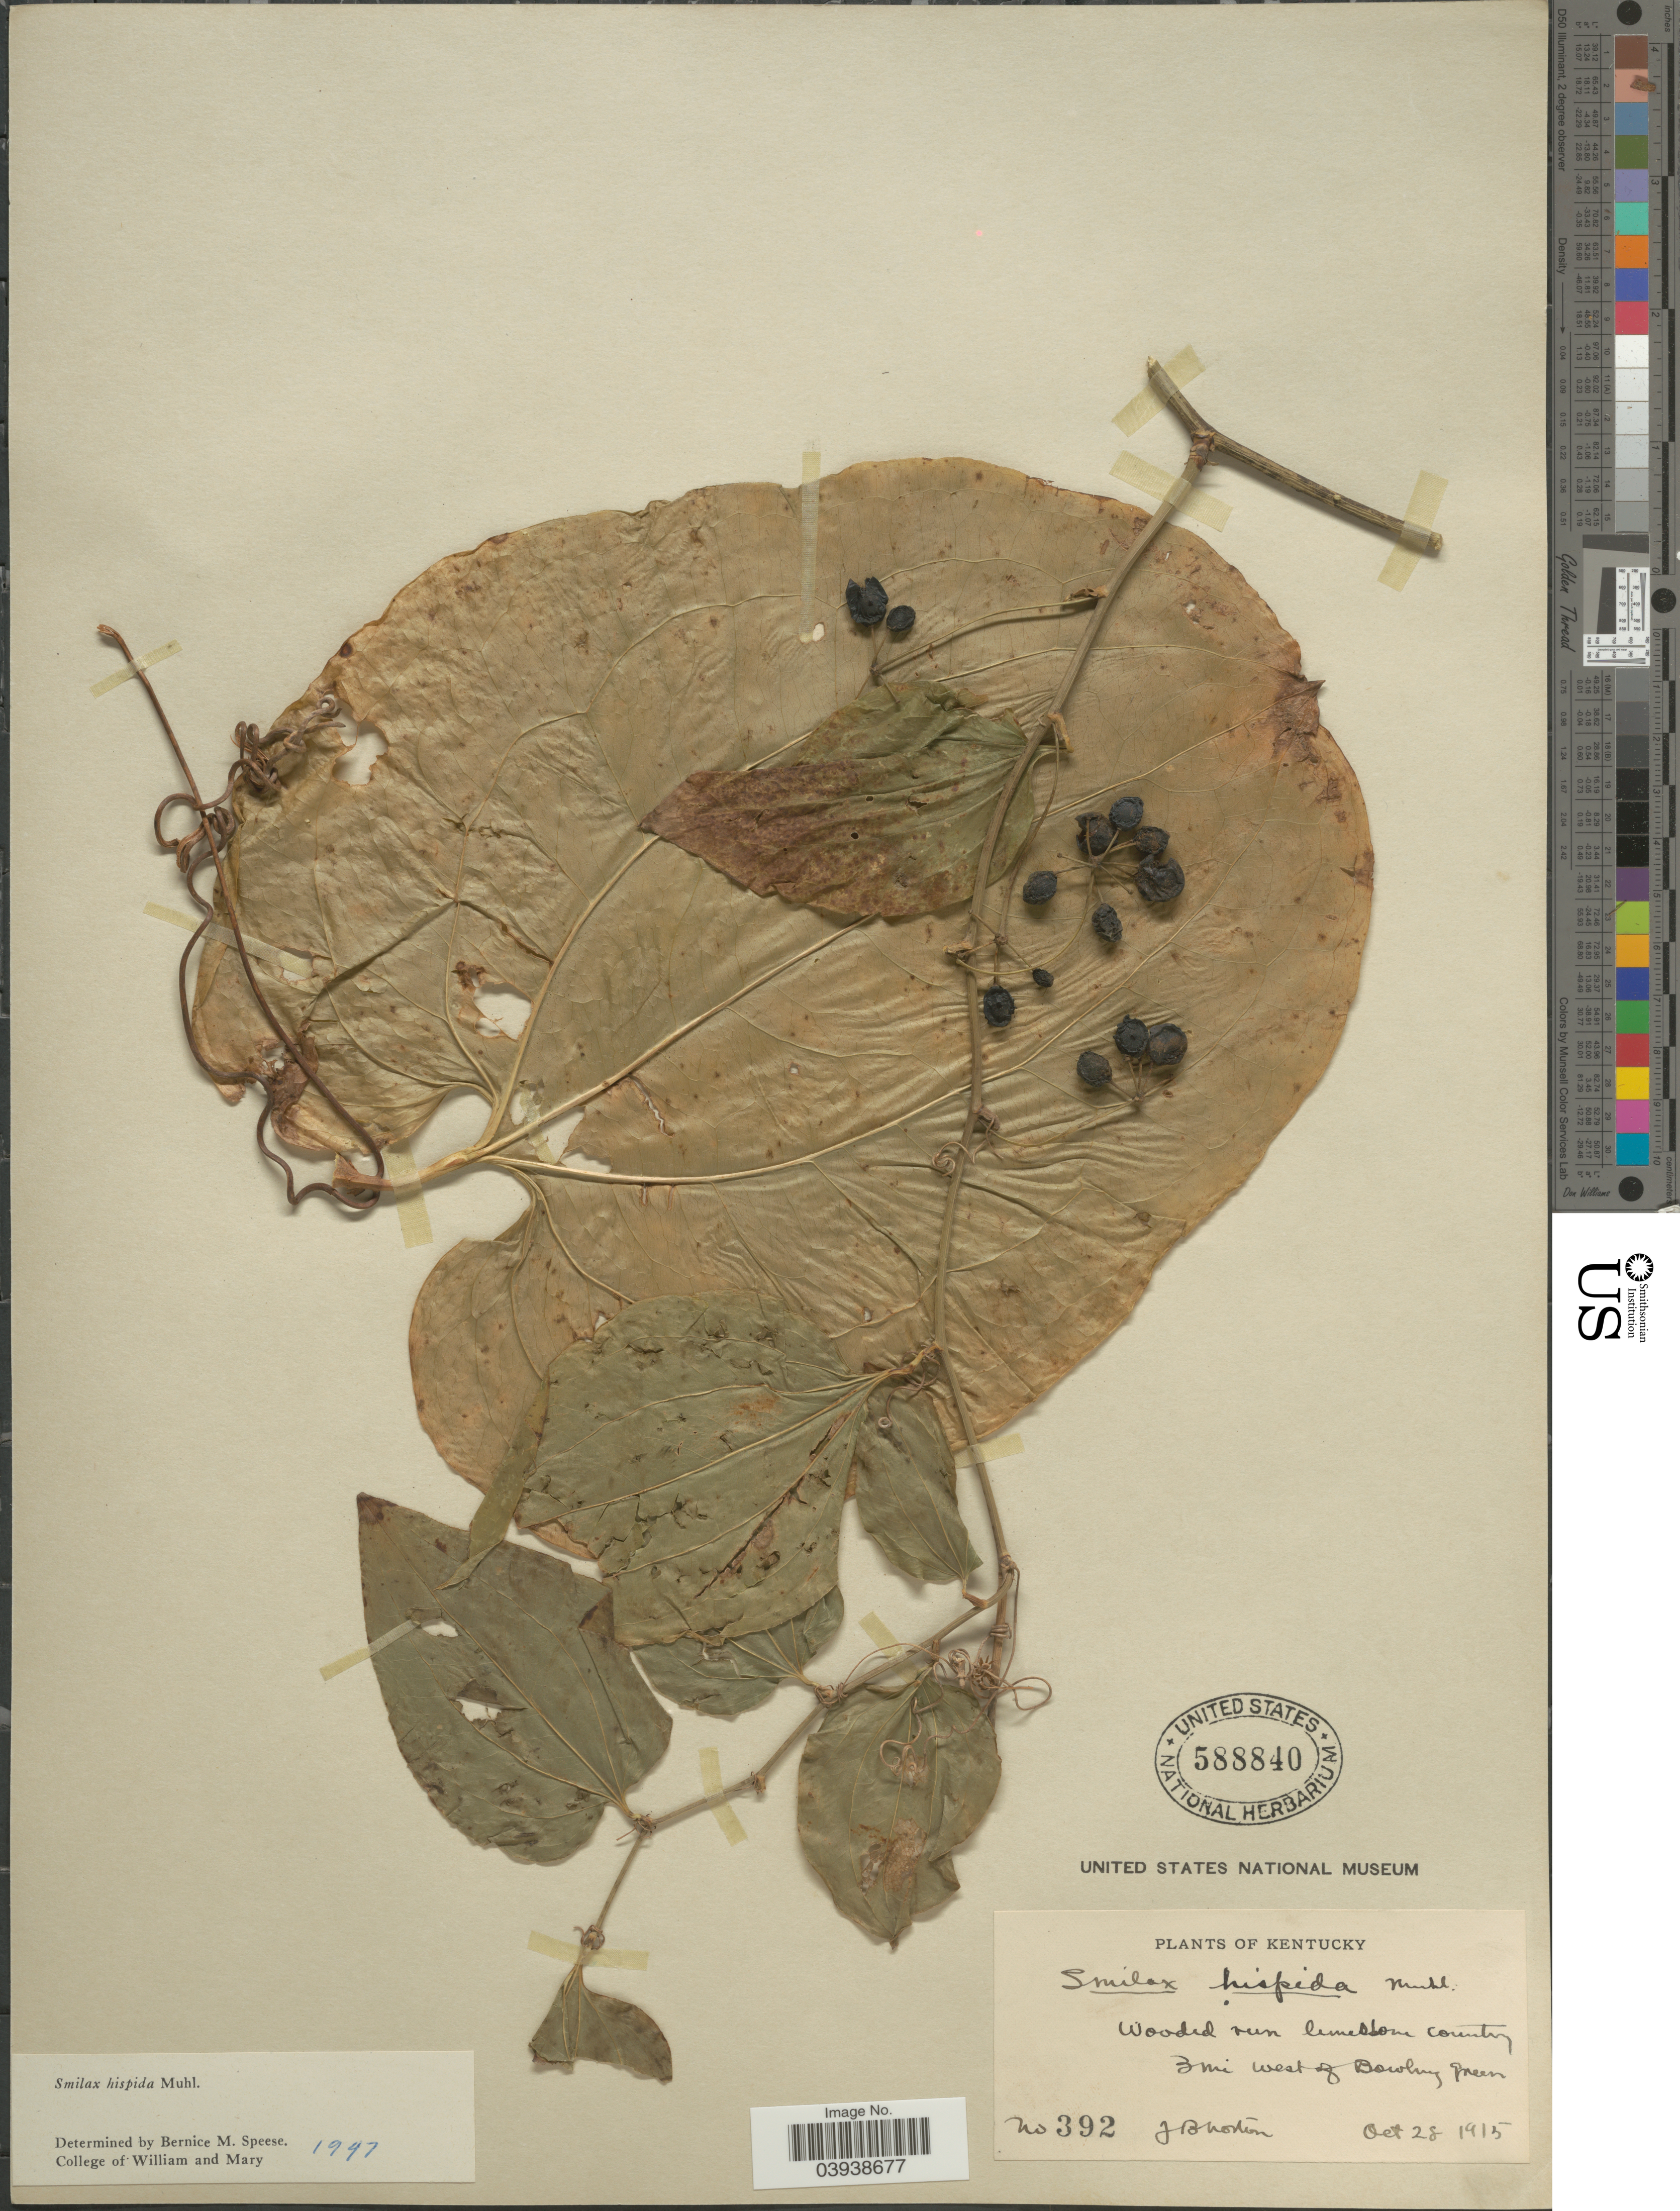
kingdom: Plantae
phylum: Tracheophyta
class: Liliopsida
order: Liliales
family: Smilacaceae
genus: Smilax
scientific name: Smilax hispida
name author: Raf.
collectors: J. B. Norton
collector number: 392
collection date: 1915-10-28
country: United States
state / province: Kentucky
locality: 3 mi west of Bowling Green.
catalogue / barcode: US 588840